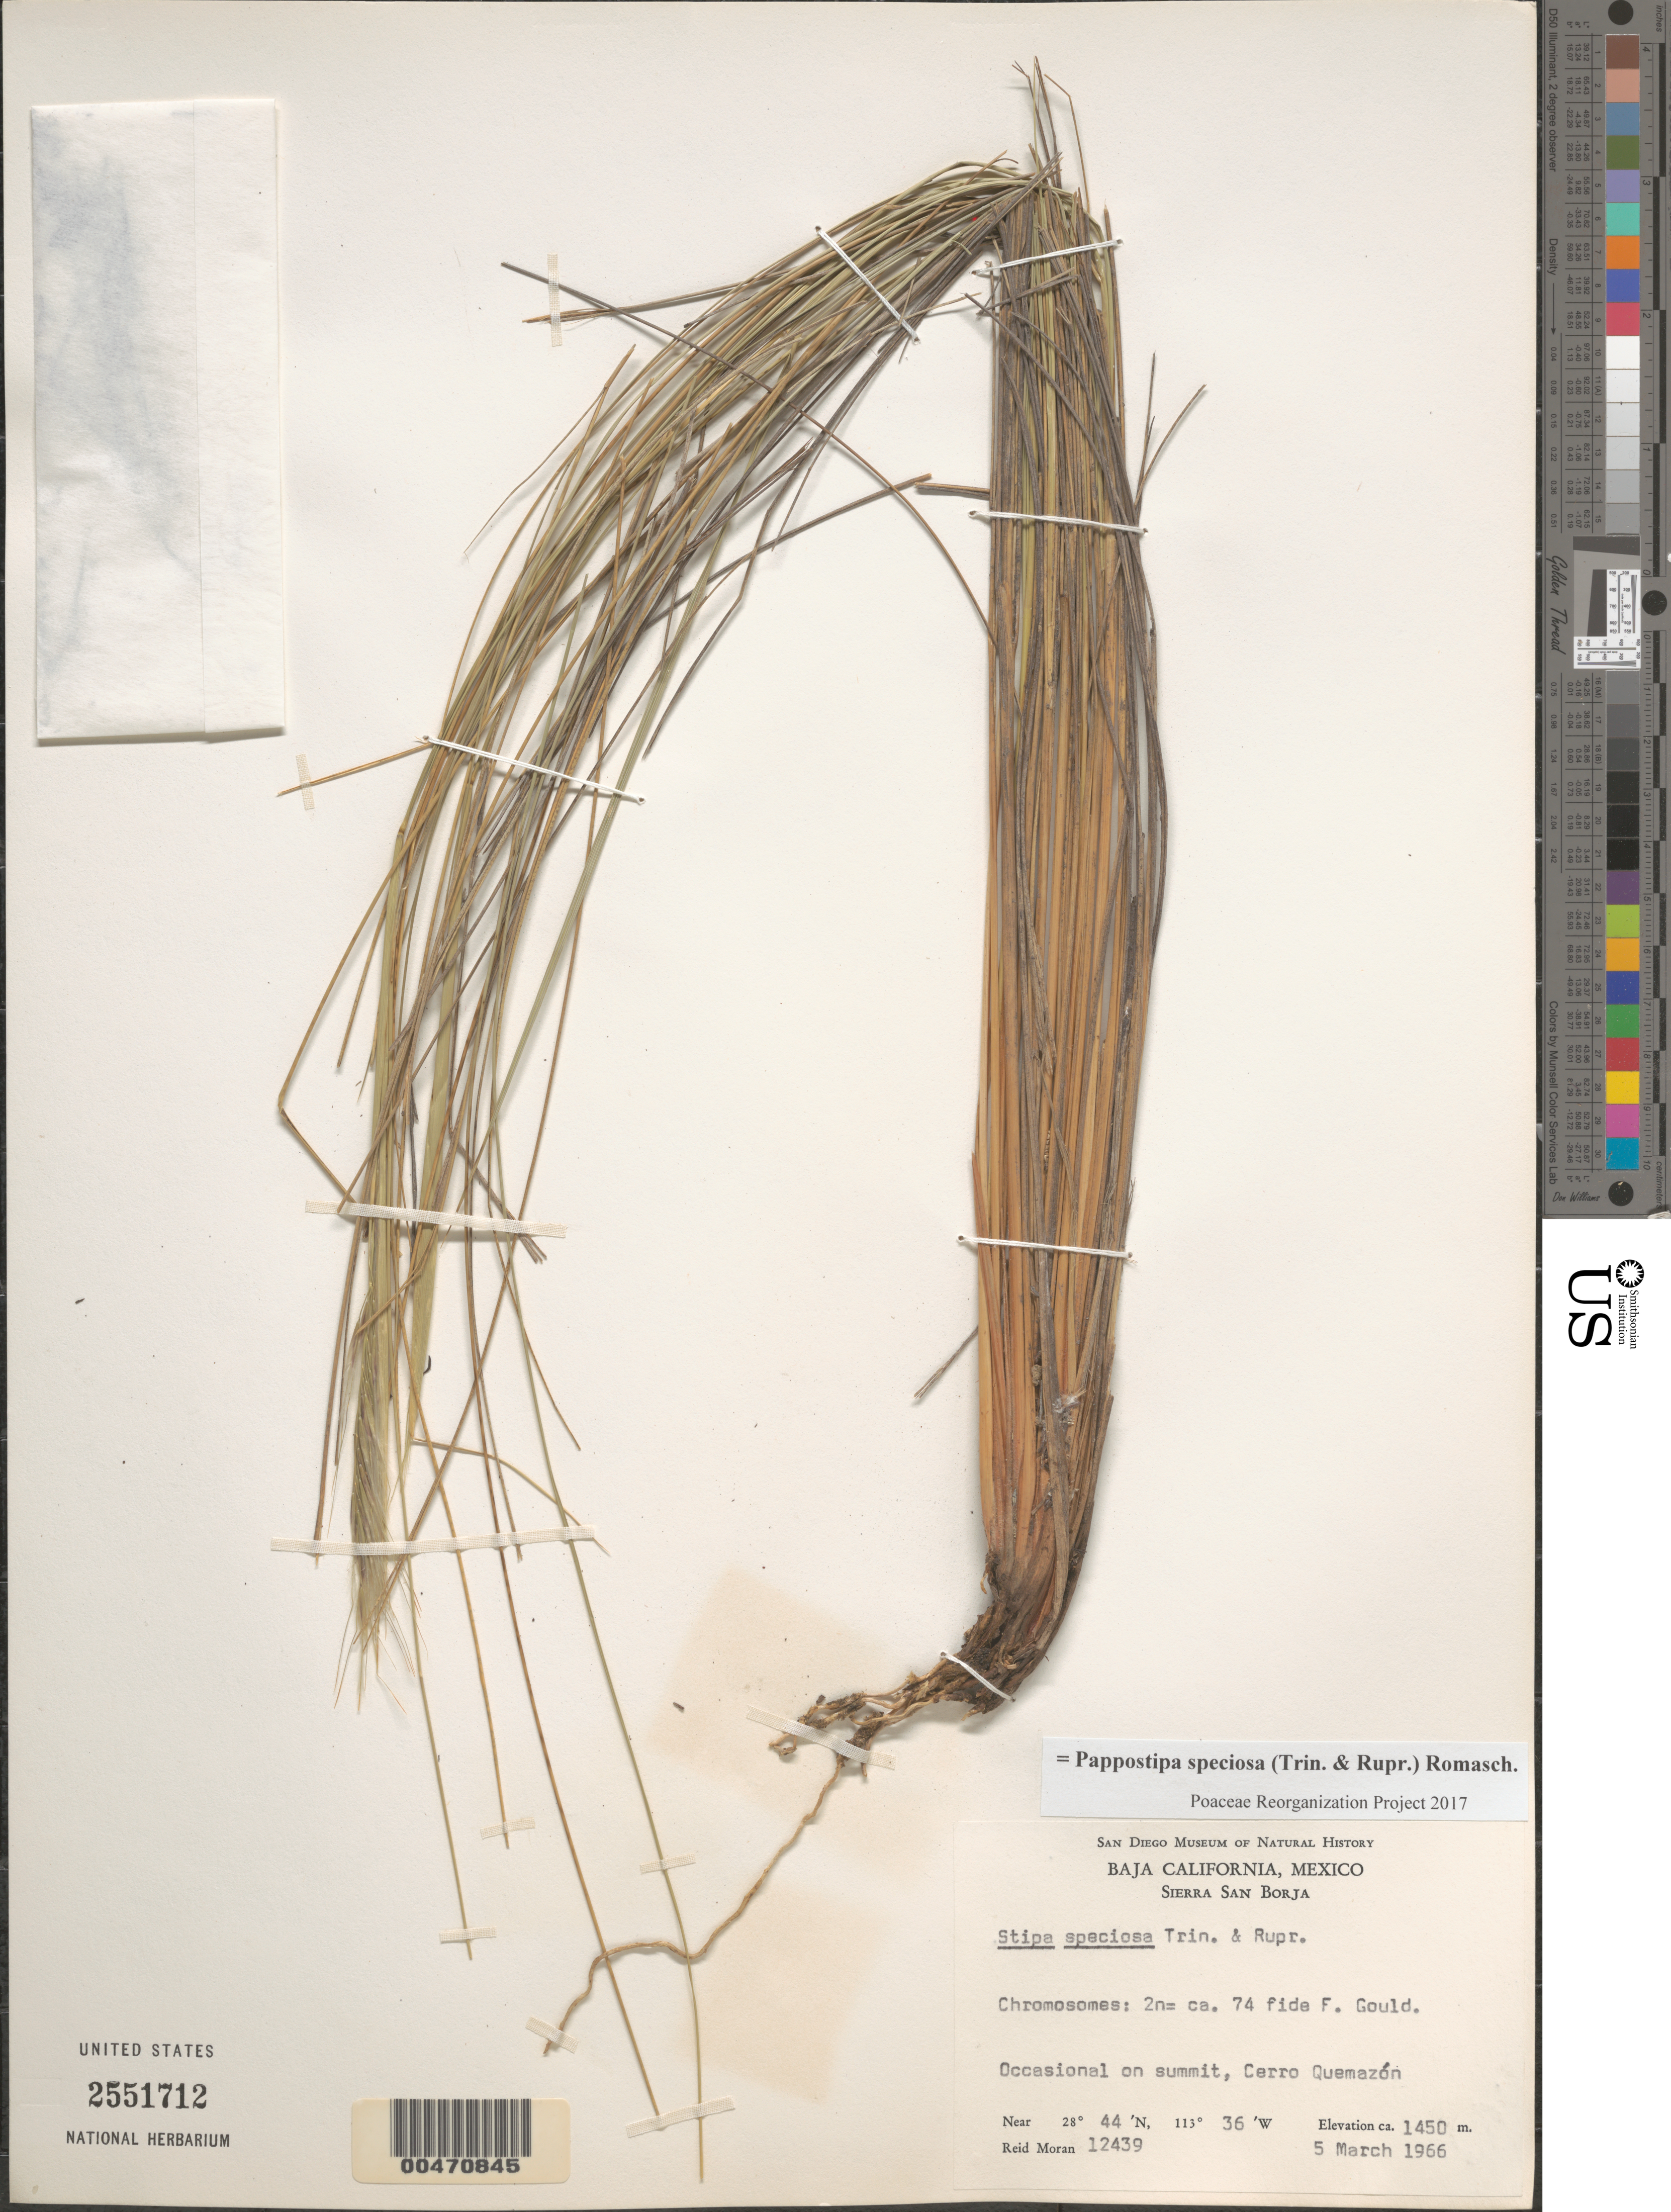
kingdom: Plantae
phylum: Tracheophyta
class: Liliopsida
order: Poales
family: Poaceae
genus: Pappostipa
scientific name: Pappostipa speciosa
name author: (Trin. & Rupr.) Romasch.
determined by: Poaceae Reorganization Project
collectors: R. V. Moran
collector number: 12439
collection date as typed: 5 Mar 1966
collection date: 1966-03-05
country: Mexico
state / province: Baja California Norte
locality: Sierra San Borja, summit of Cerro Quamazón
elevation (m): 1450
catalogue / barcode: US 2551712